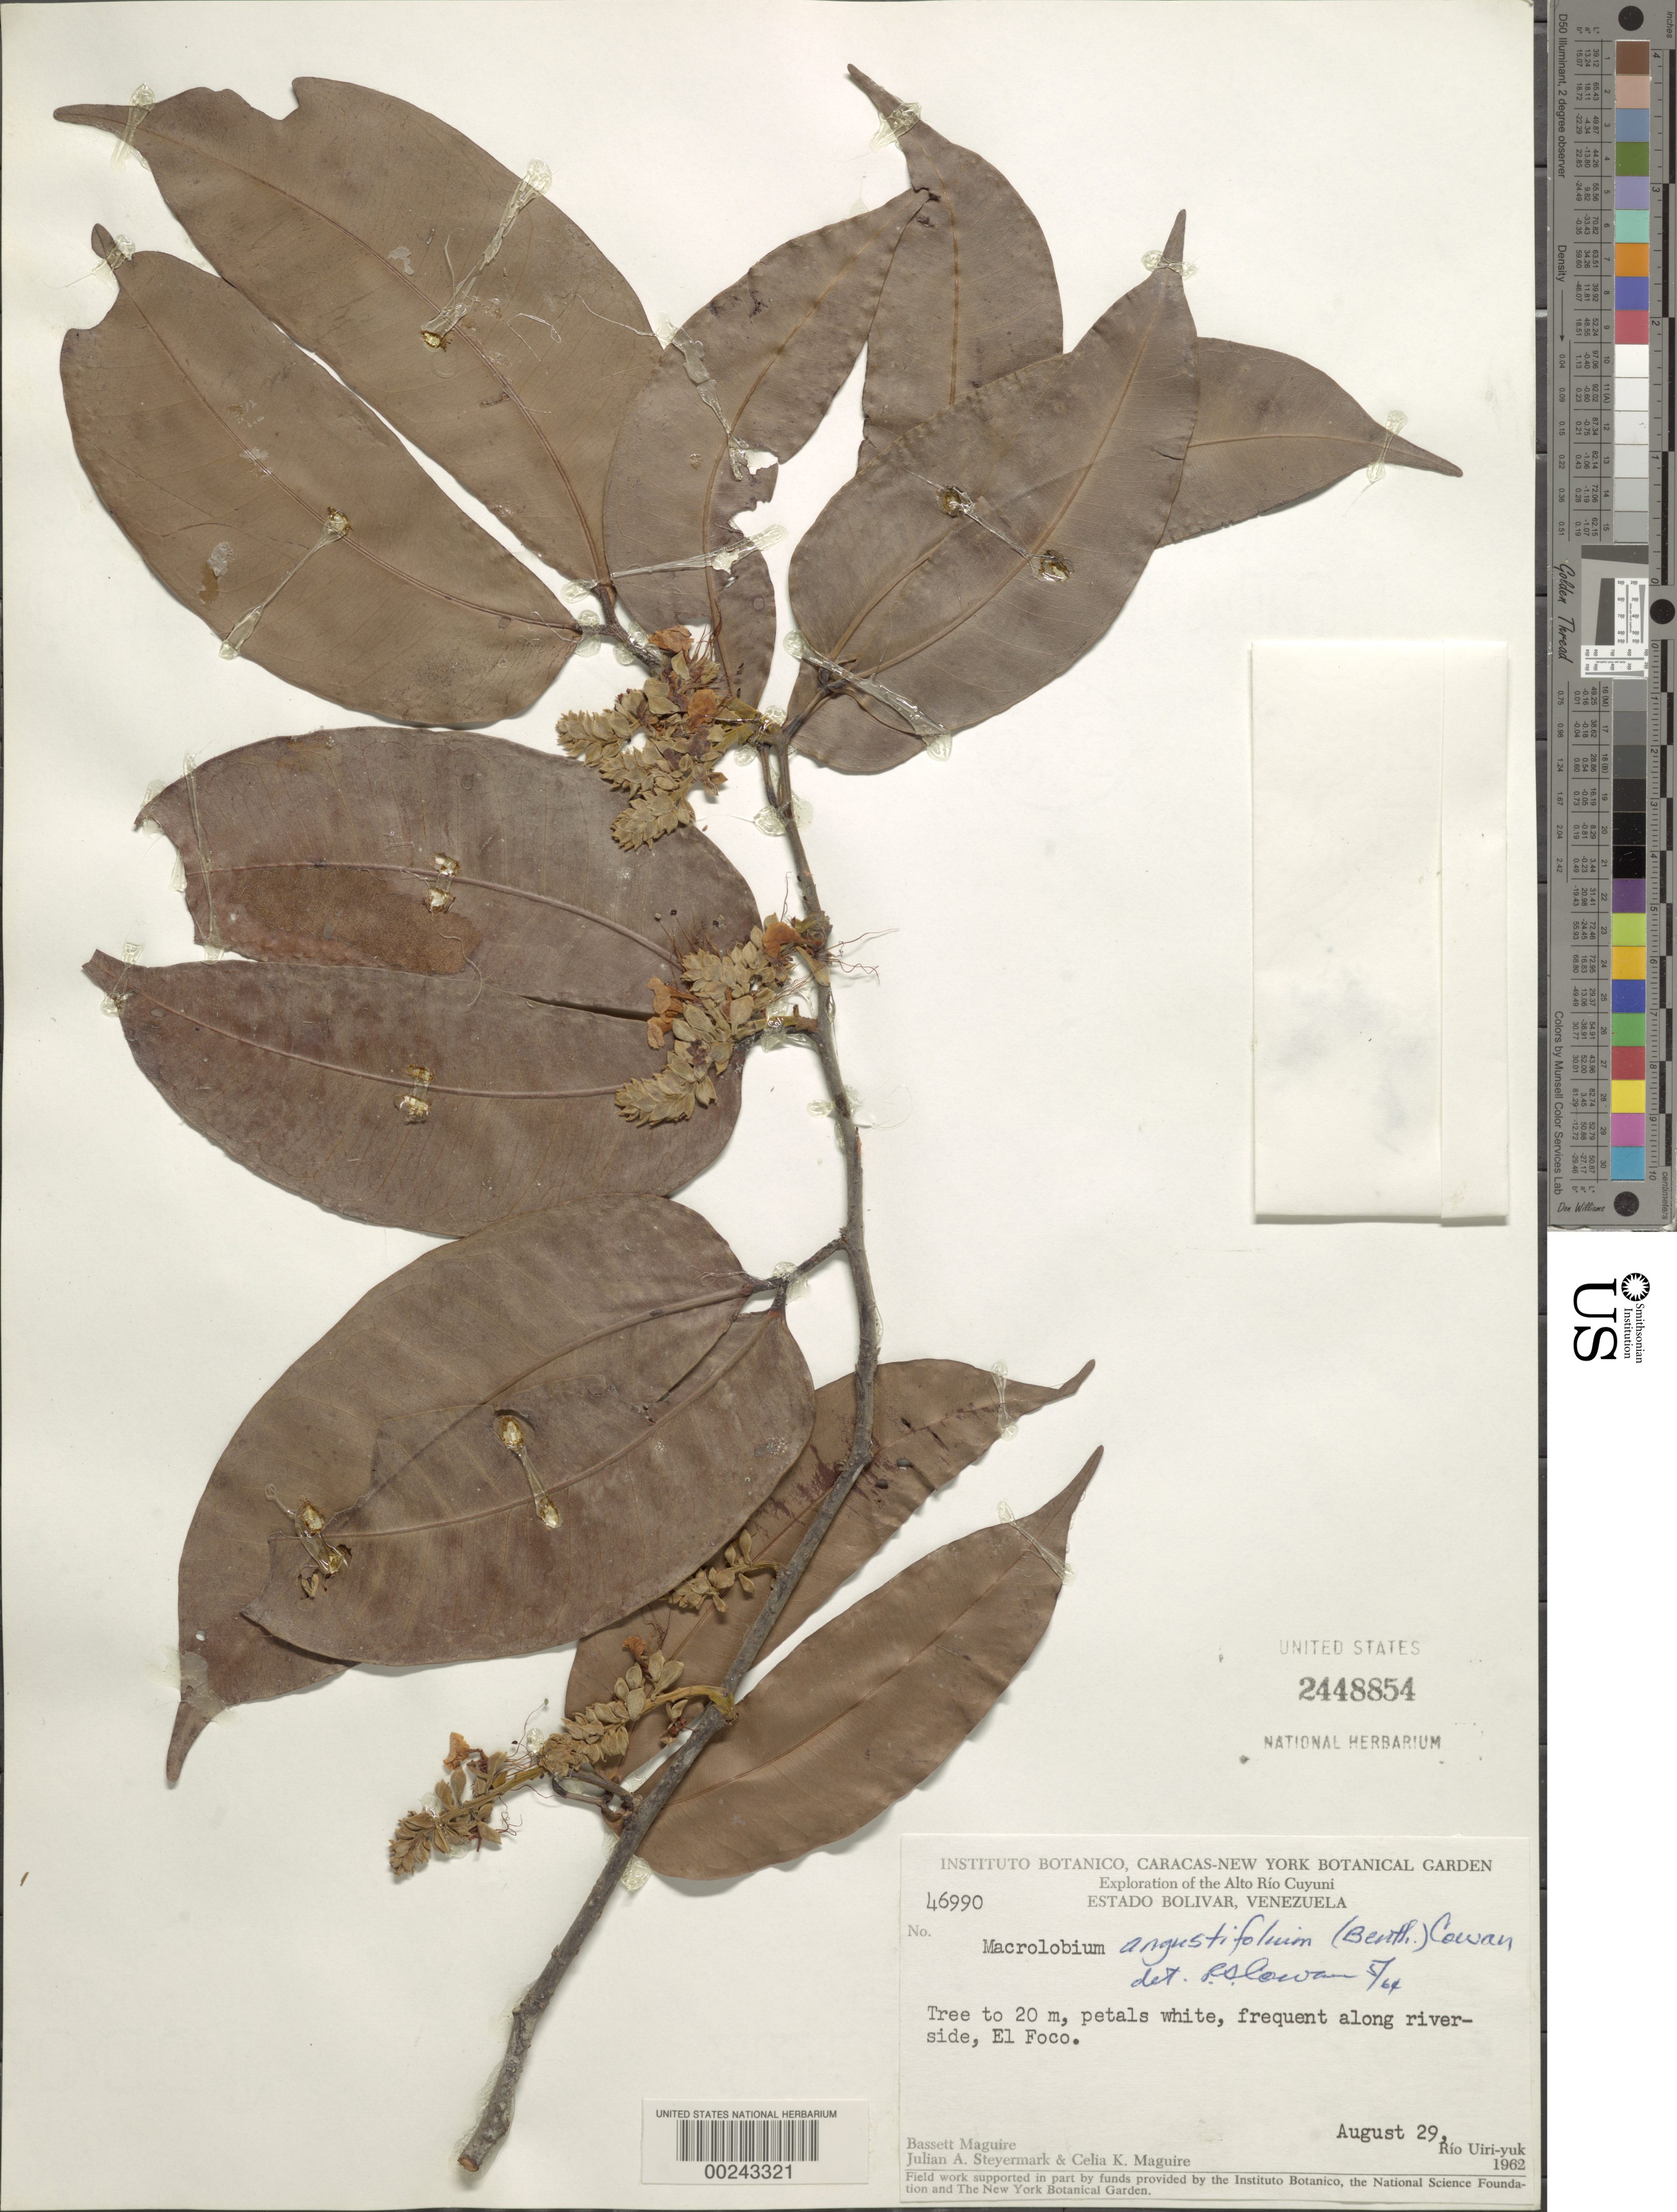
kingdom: Plantae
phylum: Tracheophyta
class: Magnoliopsida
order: Fabales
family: Fabaceae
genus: Macrolobium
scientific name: Macrolobium angustifolium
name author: (Benth.) R.S. Cowan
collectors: B. Maguire, J. Steyermark & C. K. Maguire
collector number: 46990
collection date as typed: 29 Aug 1962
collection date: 1962-08-29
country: Venezuela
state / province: Bolivar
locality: El foco; rio uiri-yuk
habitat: Along riverside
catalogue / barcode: US 2448854